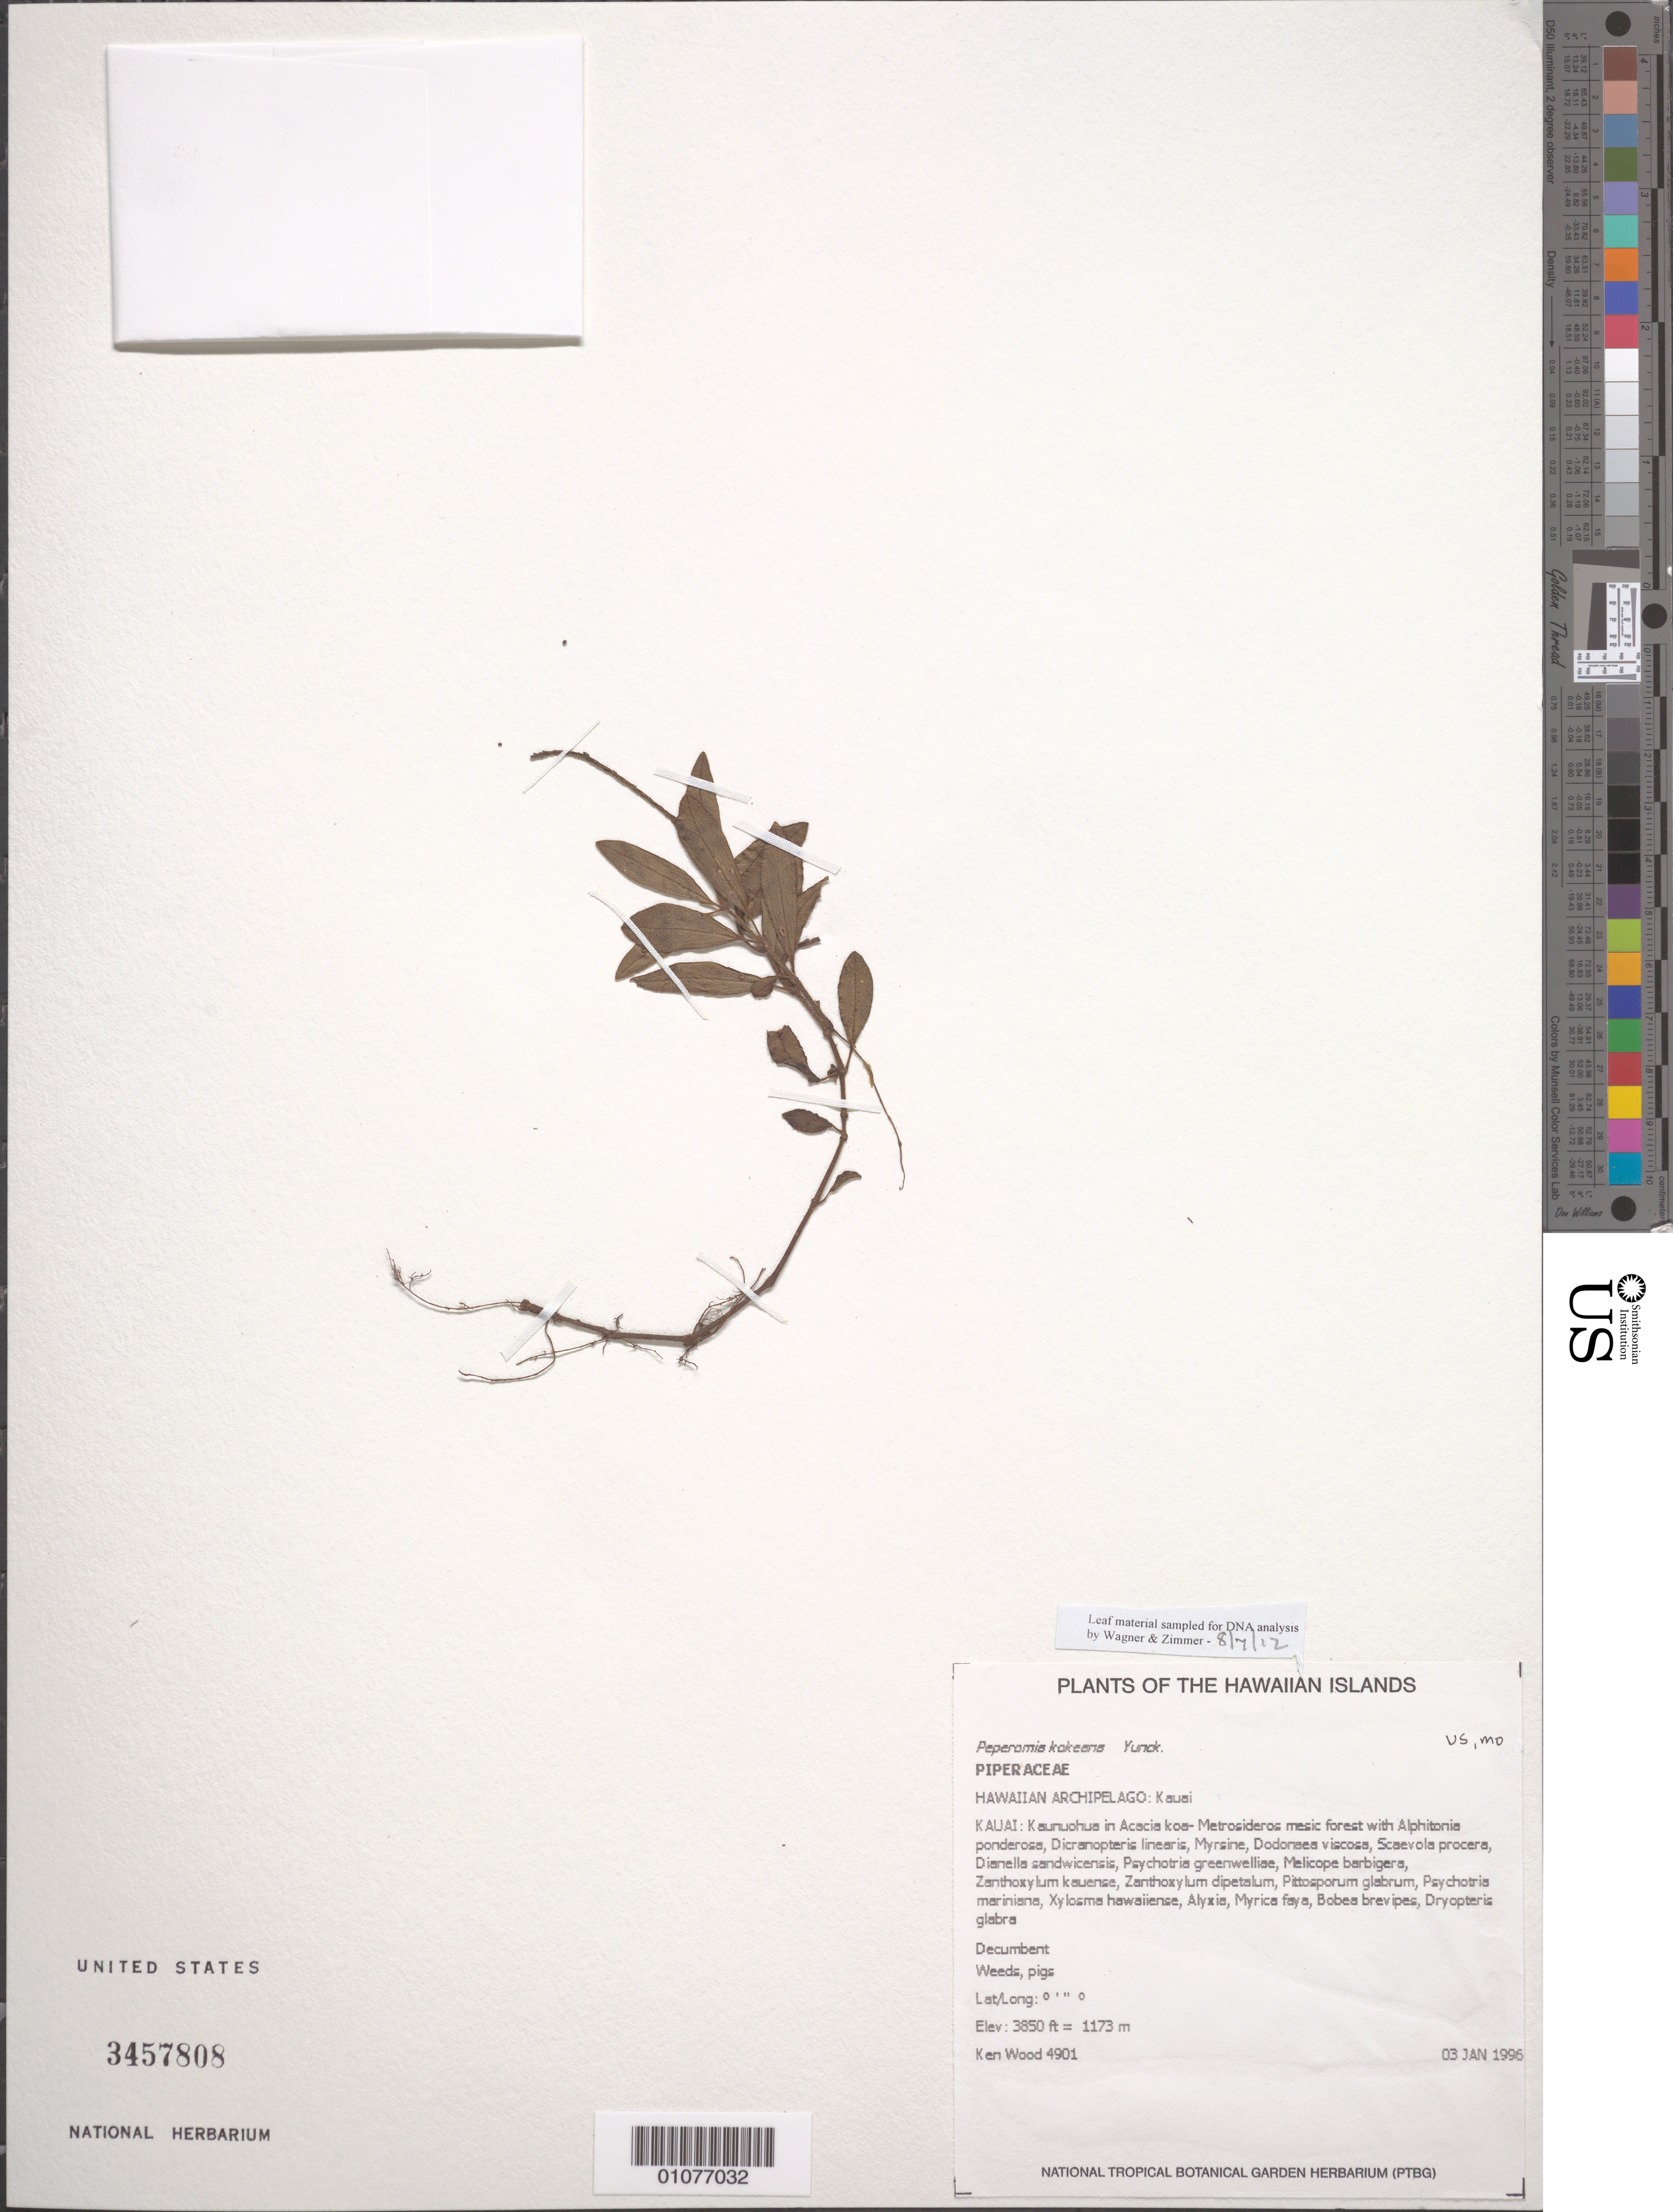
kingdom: Plantae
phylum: Tracheophyta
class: Magnoliopsida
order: Piperales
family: Piperaceae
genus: Peperomia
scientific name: Peperomia kokeana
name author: Yunck.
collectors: K. R. Wood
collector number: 4901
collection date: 1996-01-03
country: United States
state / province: Hawaii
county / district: Kaui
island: Kaua'i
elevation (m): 1173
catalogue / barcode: US 3457808